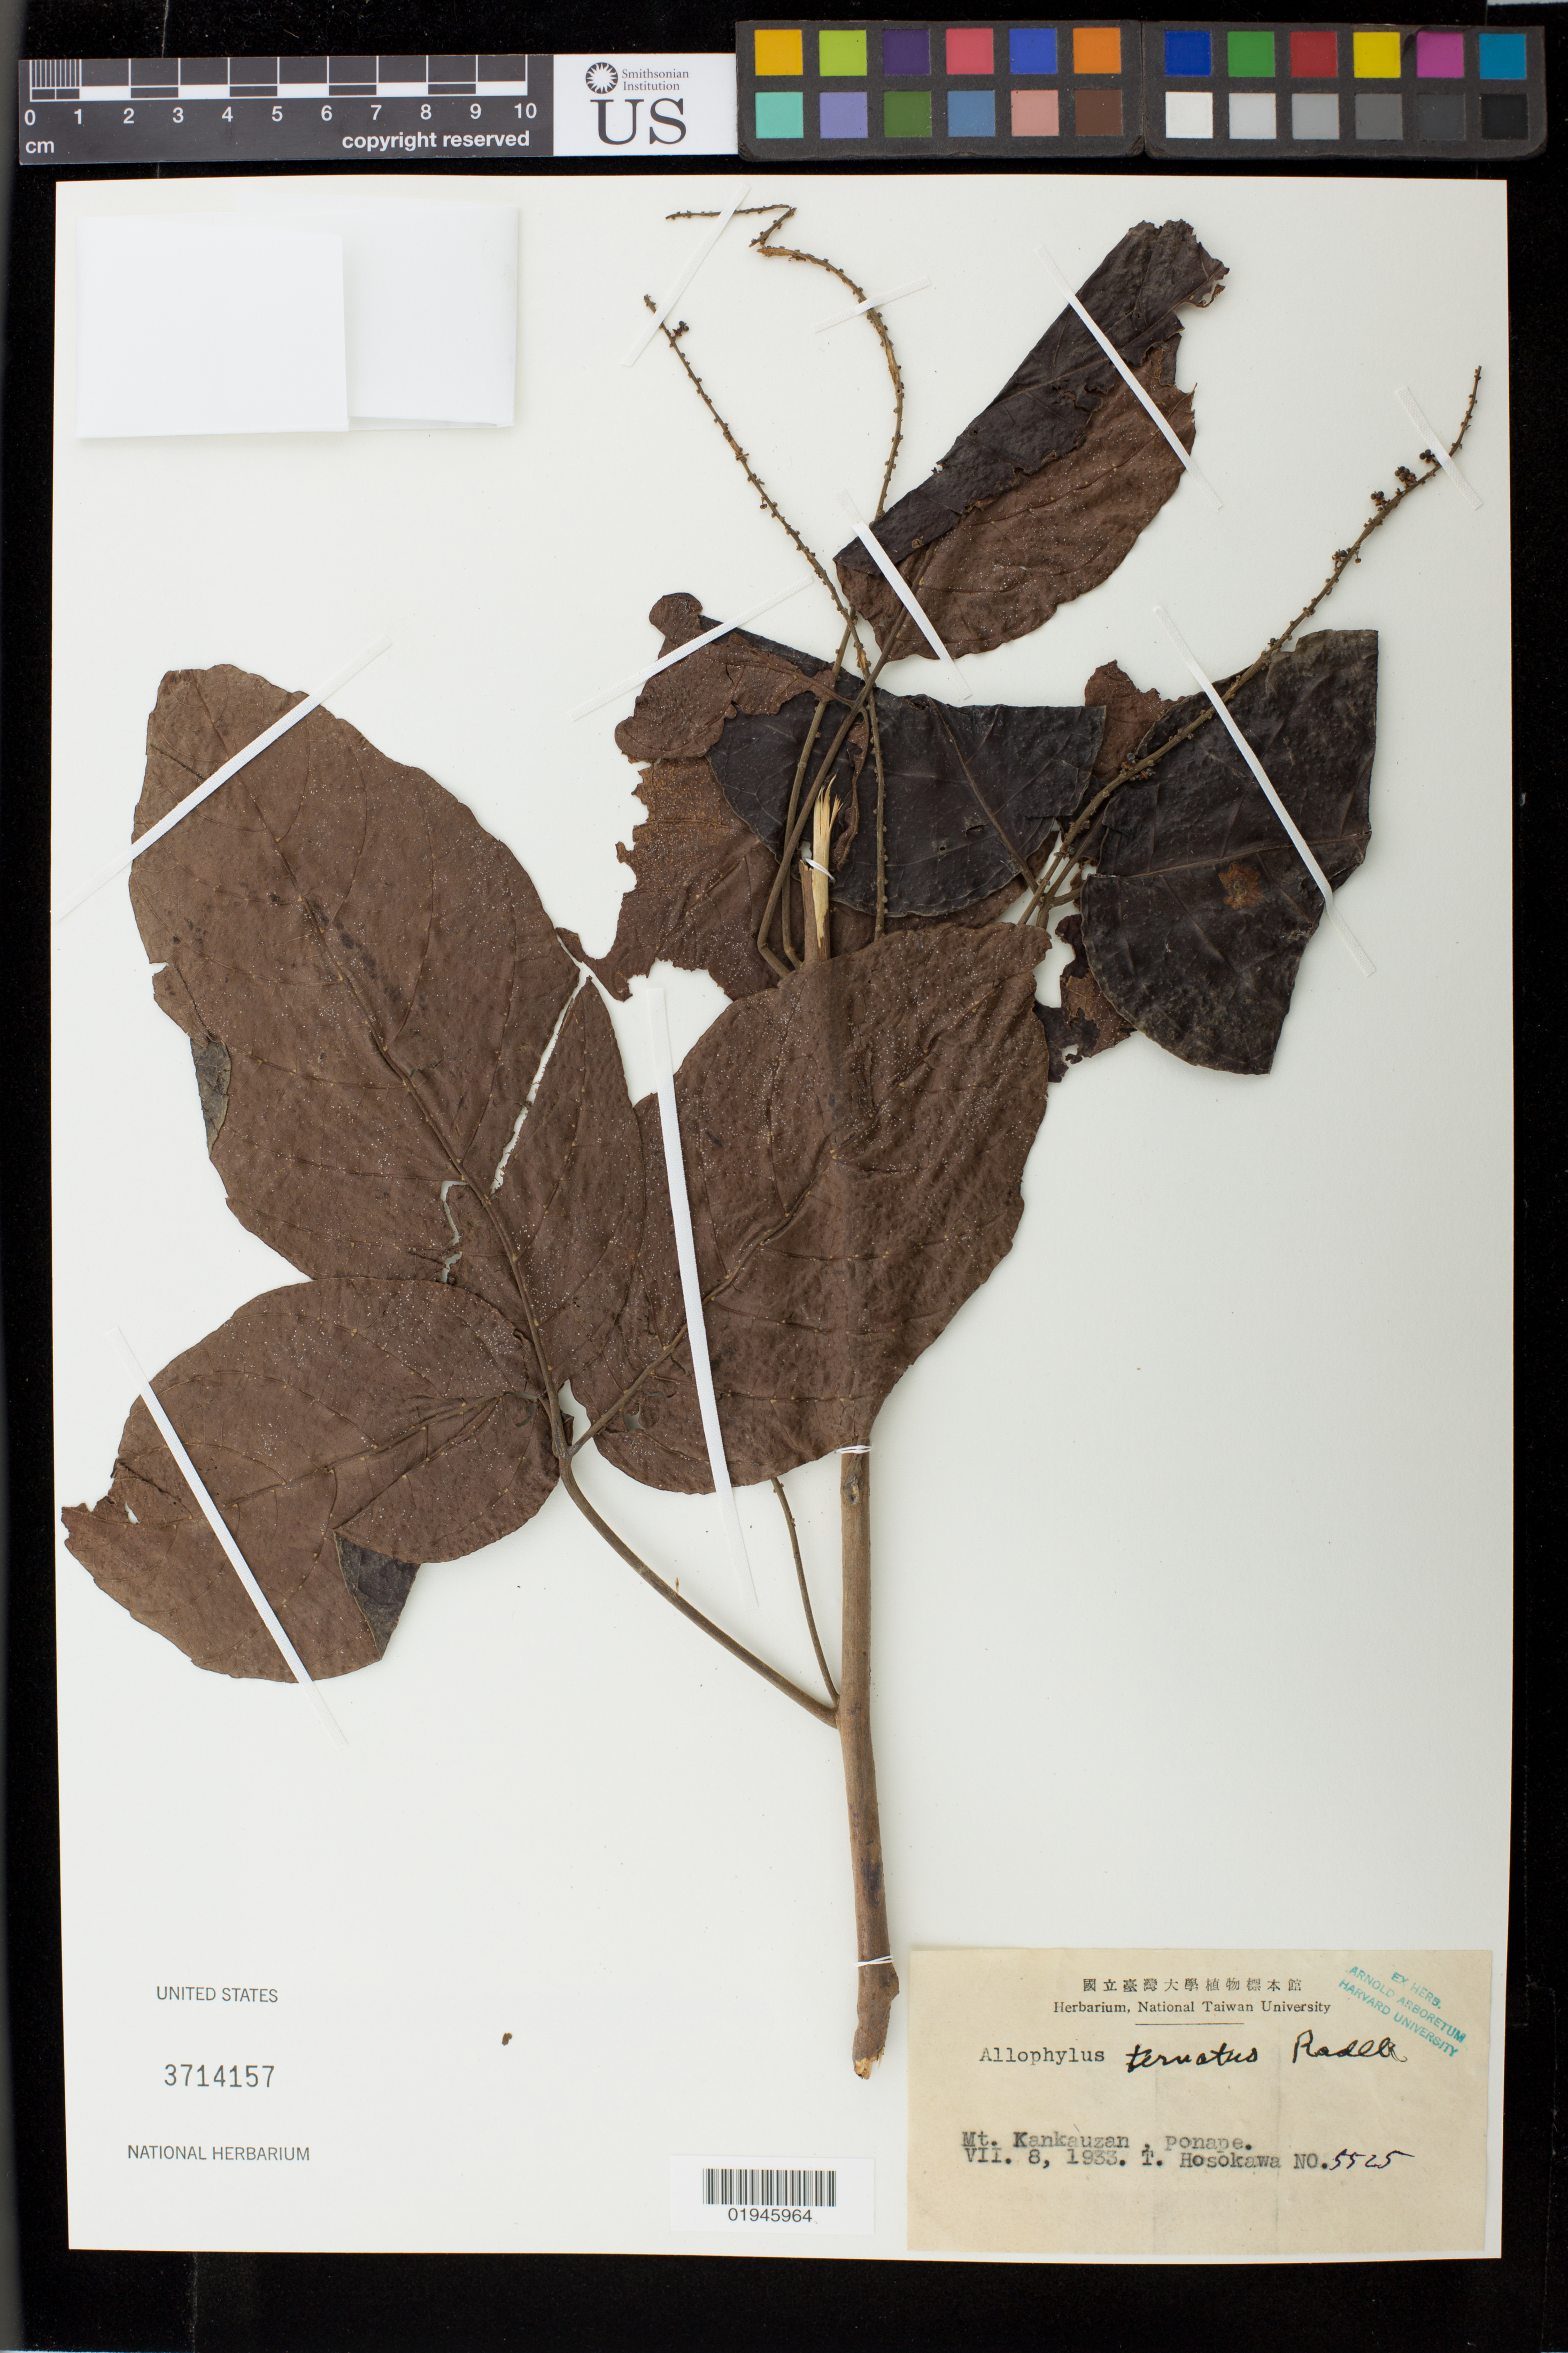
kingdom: Plantae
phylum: Tracheophyta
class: Magnoliopsida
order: Sapindales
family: Sapindaceae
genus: Allophylus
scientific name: Allophylus ternatus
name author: (G. Forst.) Radlk.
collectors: T. Hosokawa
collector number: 5525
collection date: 1933-07-08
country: Micronesia, Federated States of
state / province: Pohnpei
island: Ponape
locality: Mt. Kankauzan, Ponape.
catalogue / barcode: US 3714157